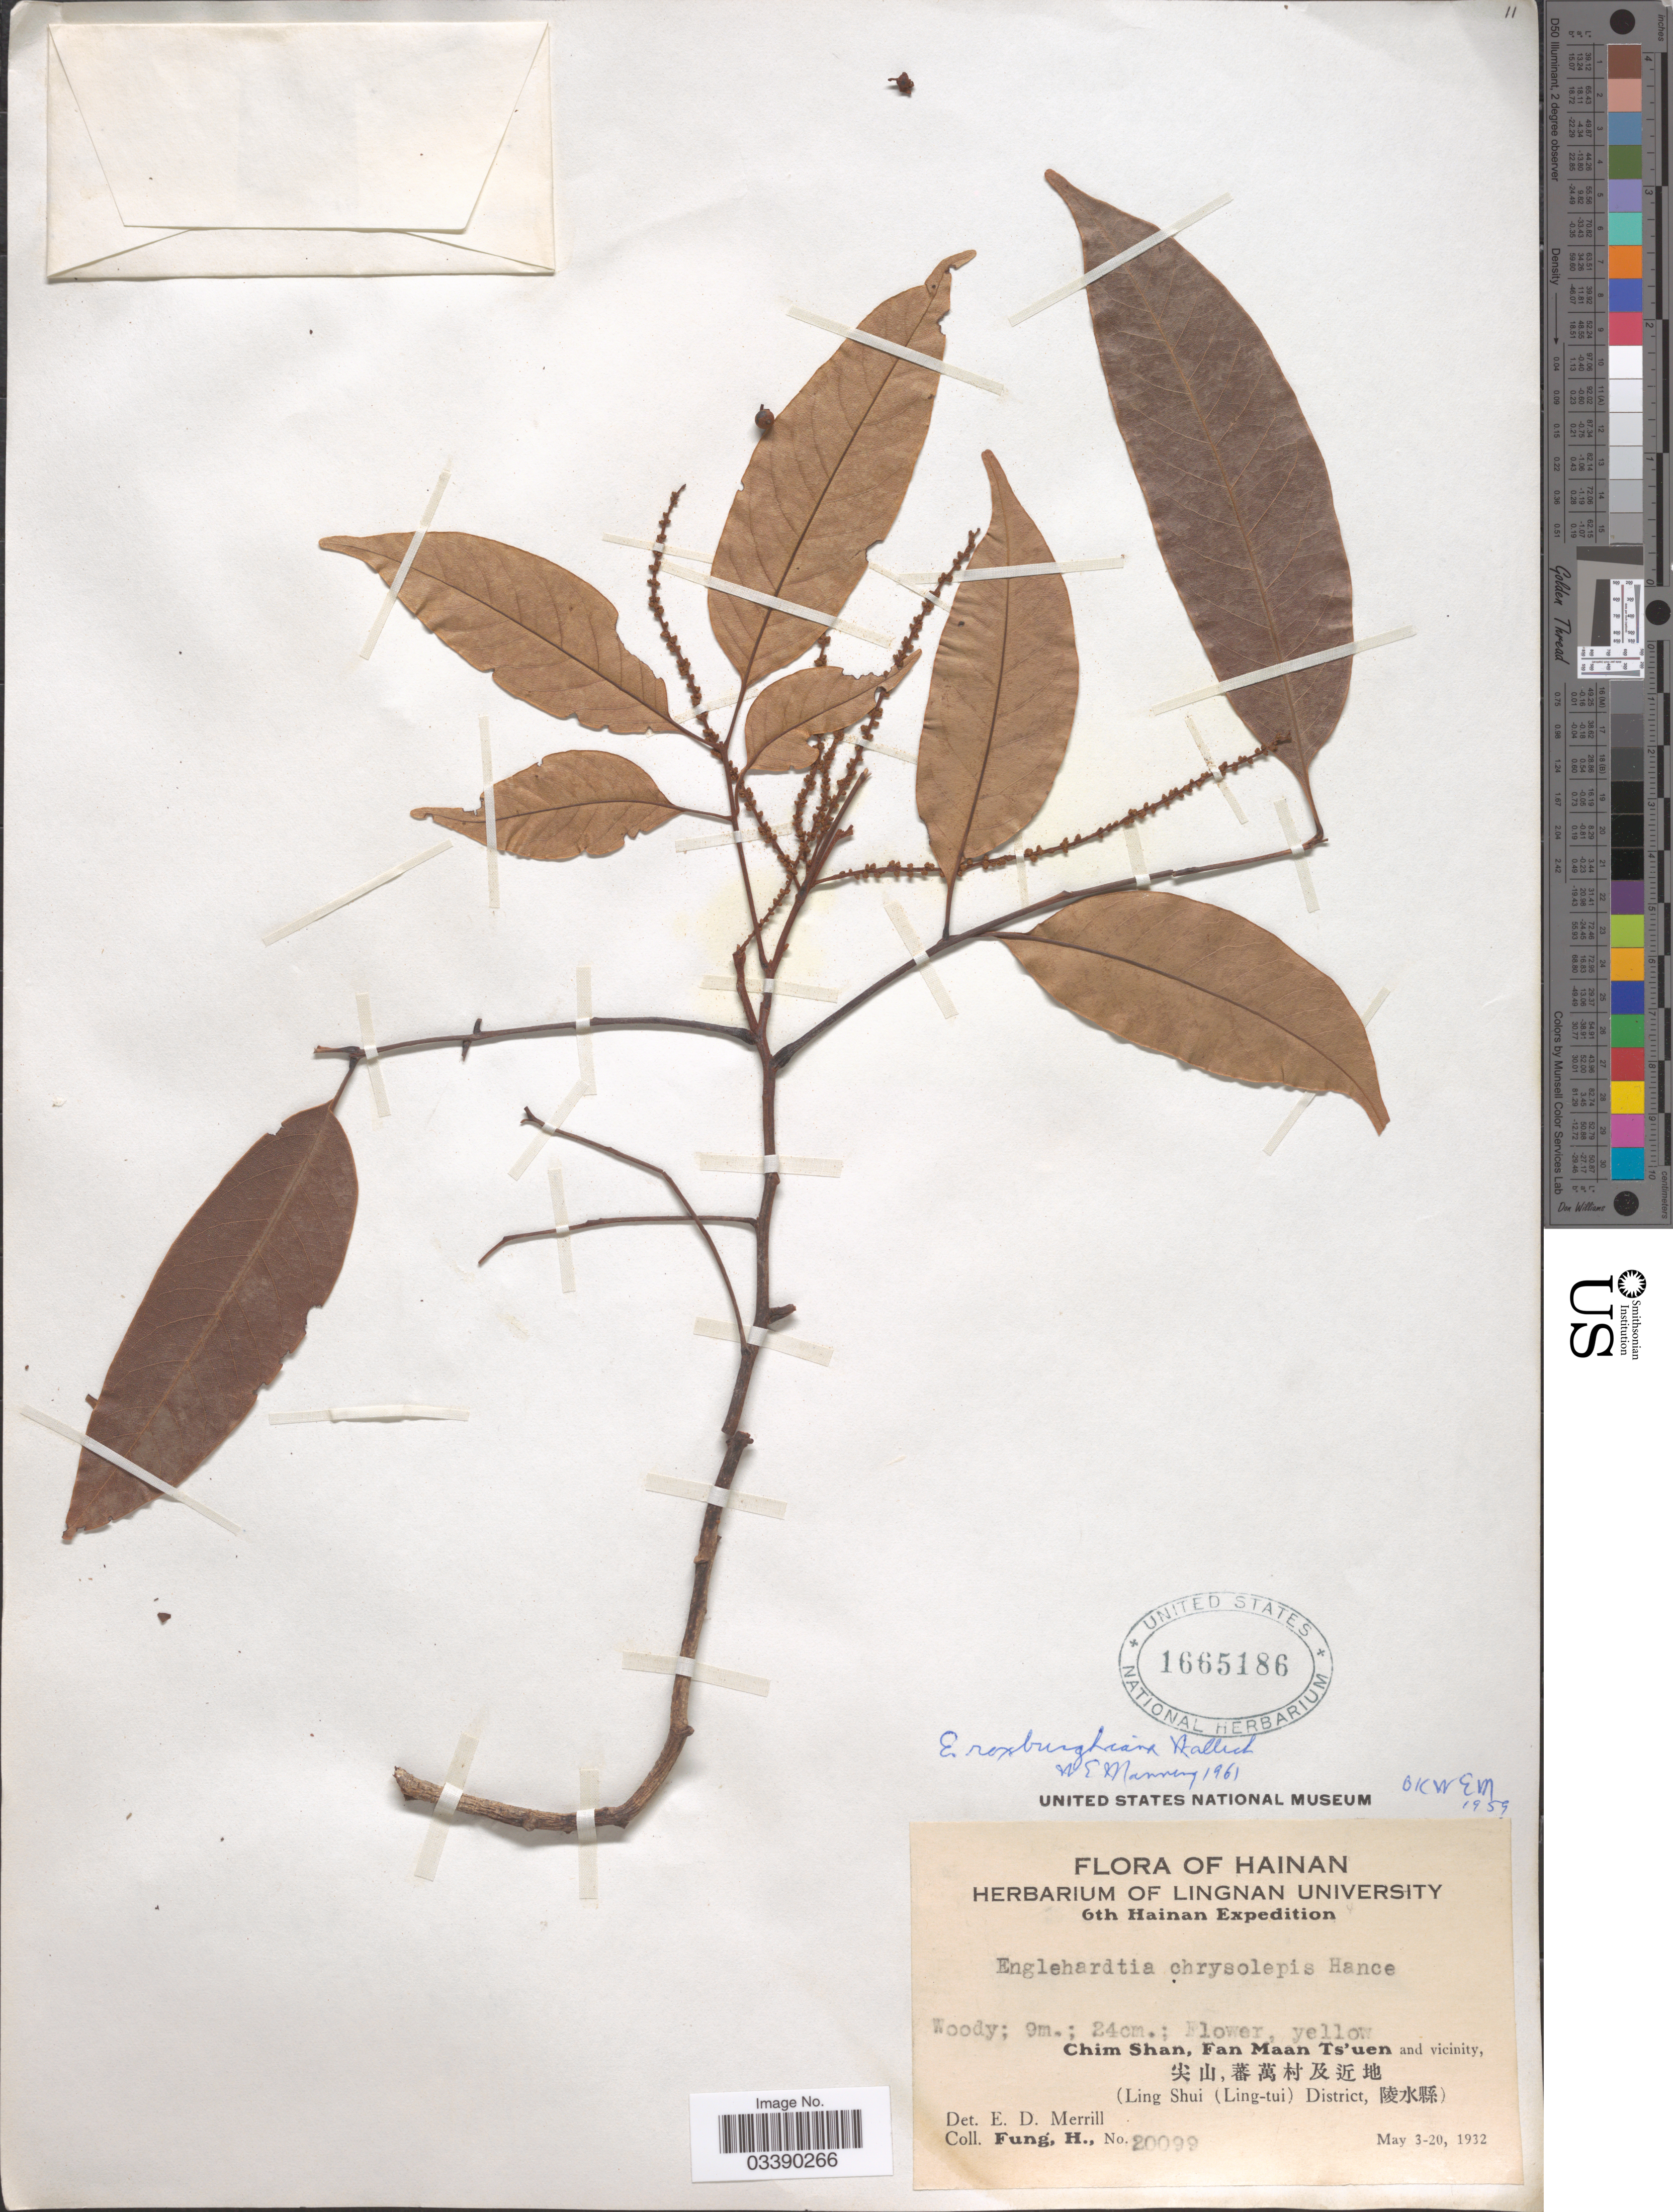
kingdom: Plantae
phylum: Tracheophyta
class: Magnoliopsida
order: Fagales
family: Juglandaceae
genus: Engelhardia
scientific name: Engelhardia roxburghiana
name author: Lindl.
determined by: Strong, M. T., (US), Smithsonian Institution - National Museum of Natural History (UNITED STATES)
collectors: H. Fung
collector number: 20099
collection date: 1932-05-03/1932-05-30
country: China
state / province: Hainan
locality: Chim Shan, Fan Maan Ts'uen and vicinity, (Ling Shui (Ling-tui) District.)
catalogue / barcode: US 1665186